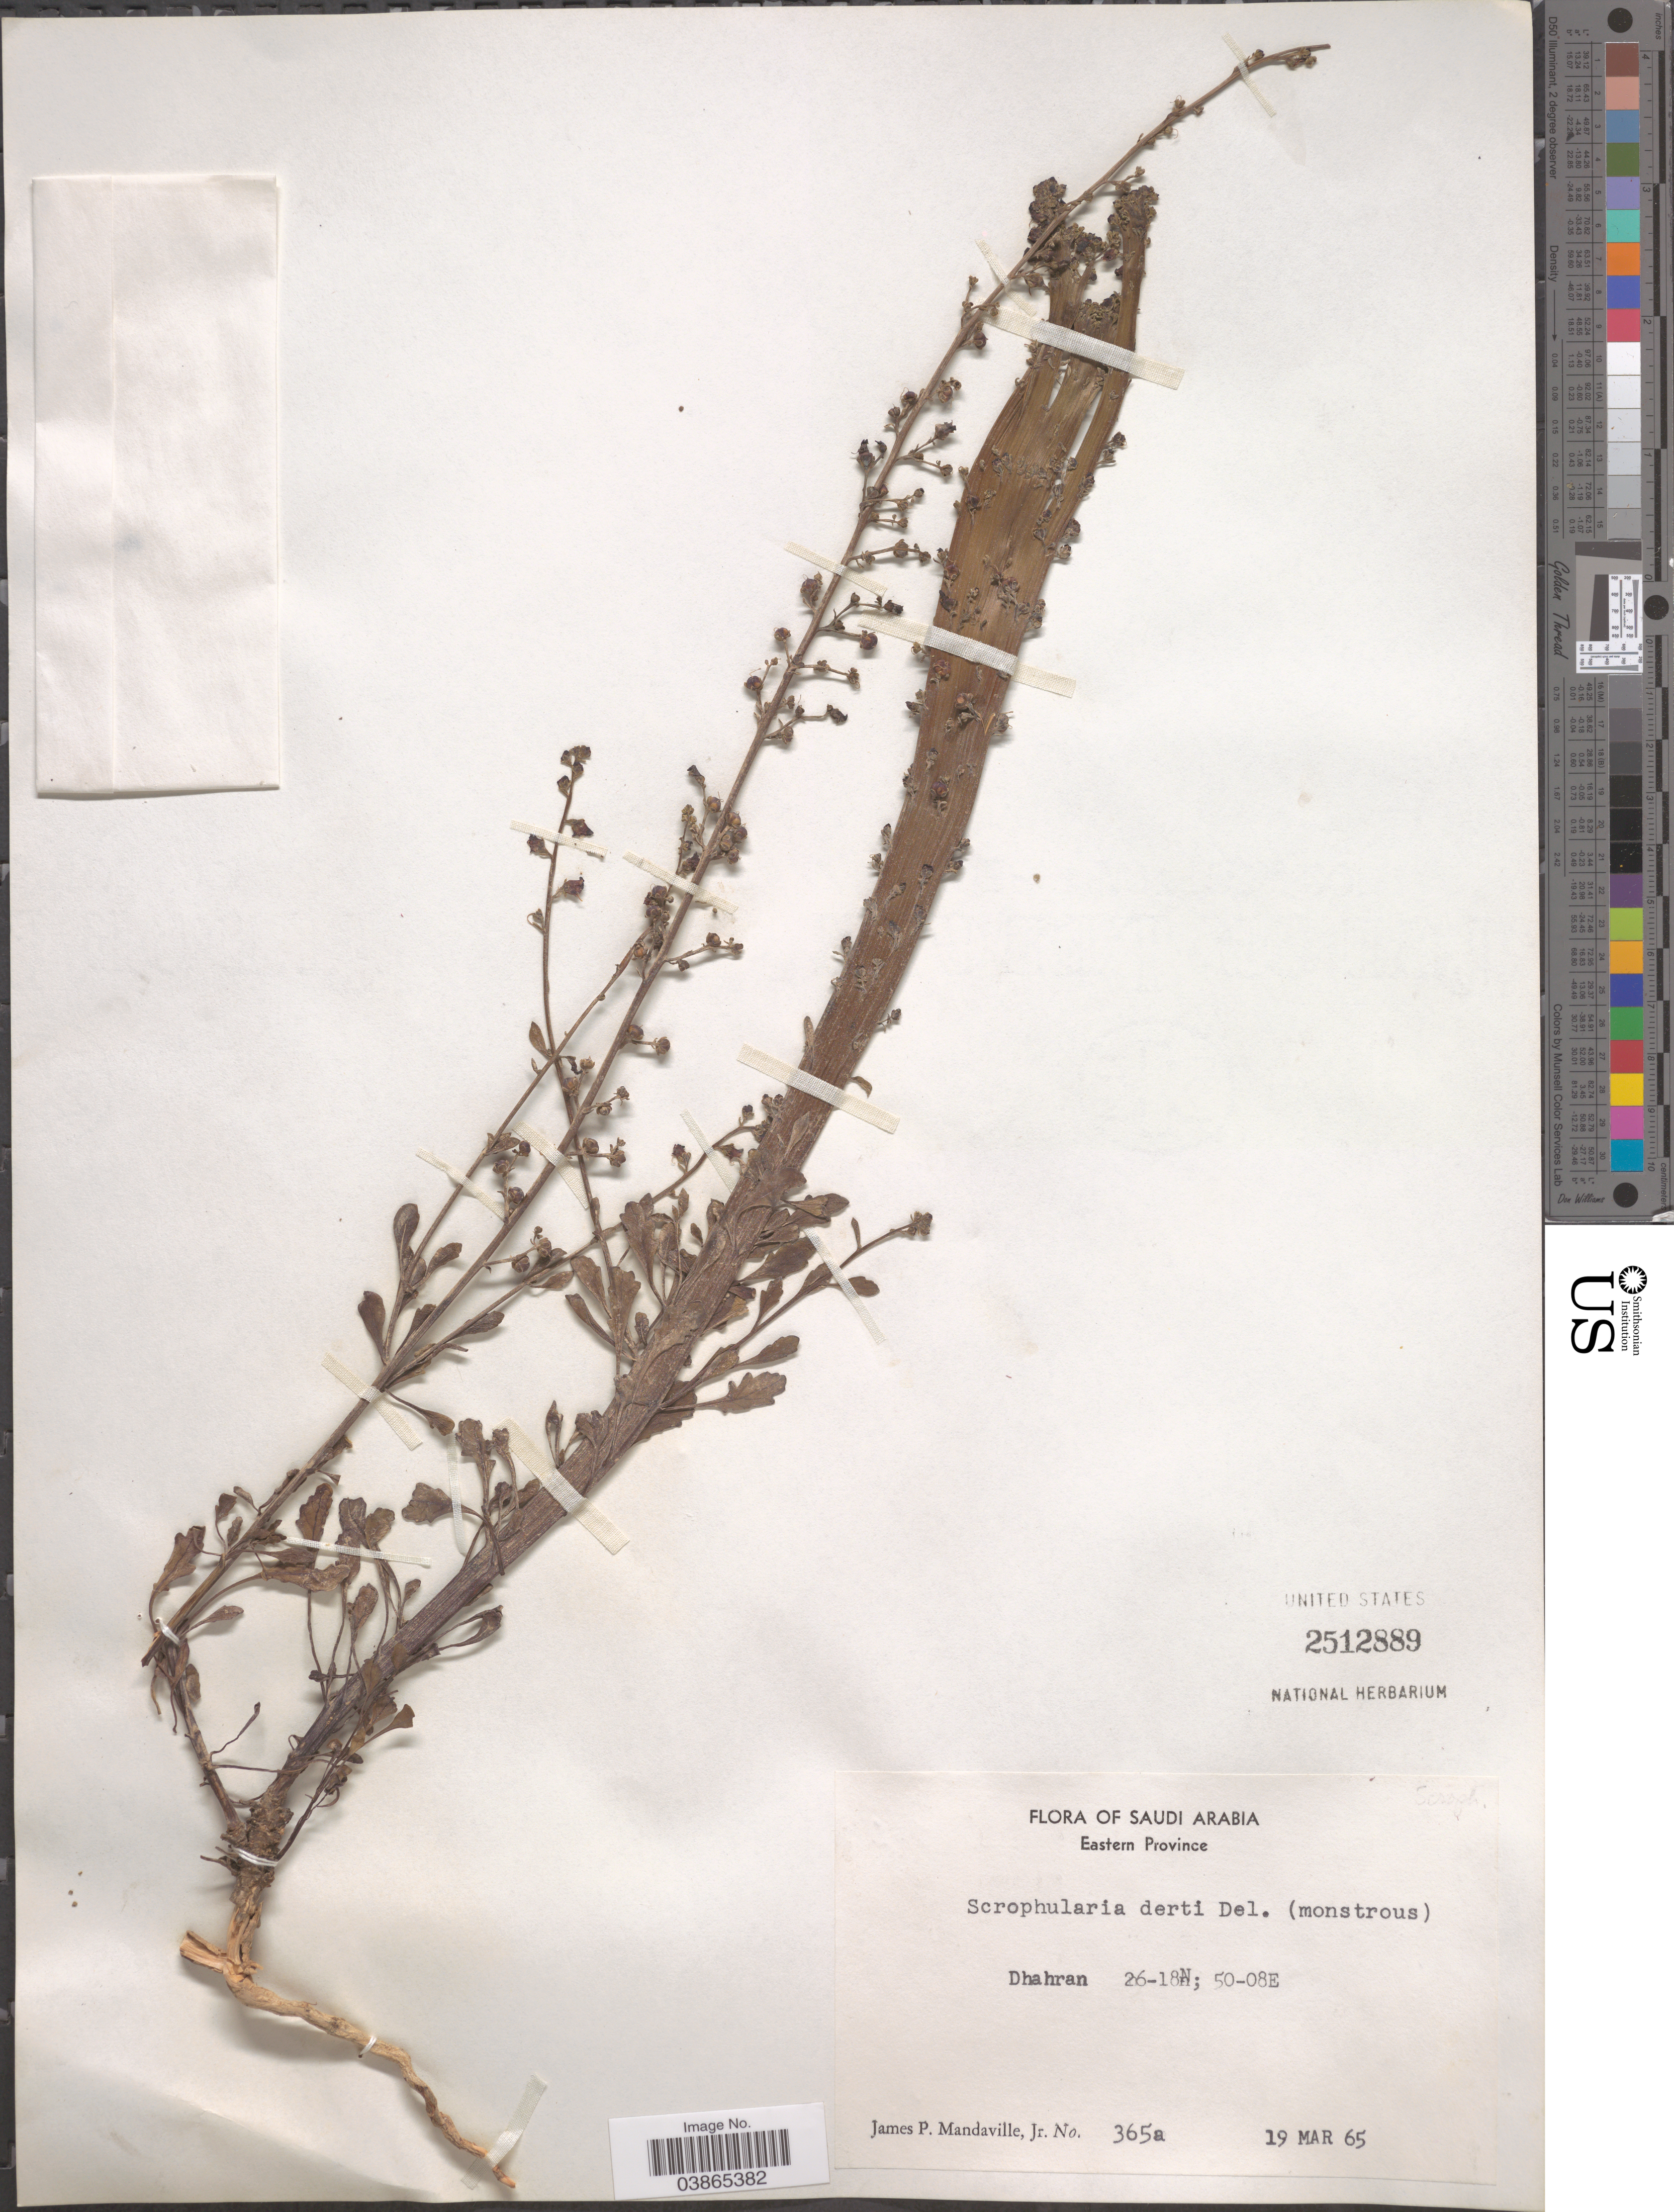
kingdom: Plantae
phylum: Tracheophyta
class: Magnoliopsida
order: Lamiales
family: Scrophulariaceae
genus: Scrophularia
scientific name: Scrophularia deserti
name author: Delile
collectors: J. Mandaville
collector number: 365a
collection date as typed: Transcribed d/m/y: 19/3/65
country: Saudi Arabia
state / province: Ash Sharqiyah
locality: Eastern Province. Dhahran.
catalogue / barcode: US 2512889